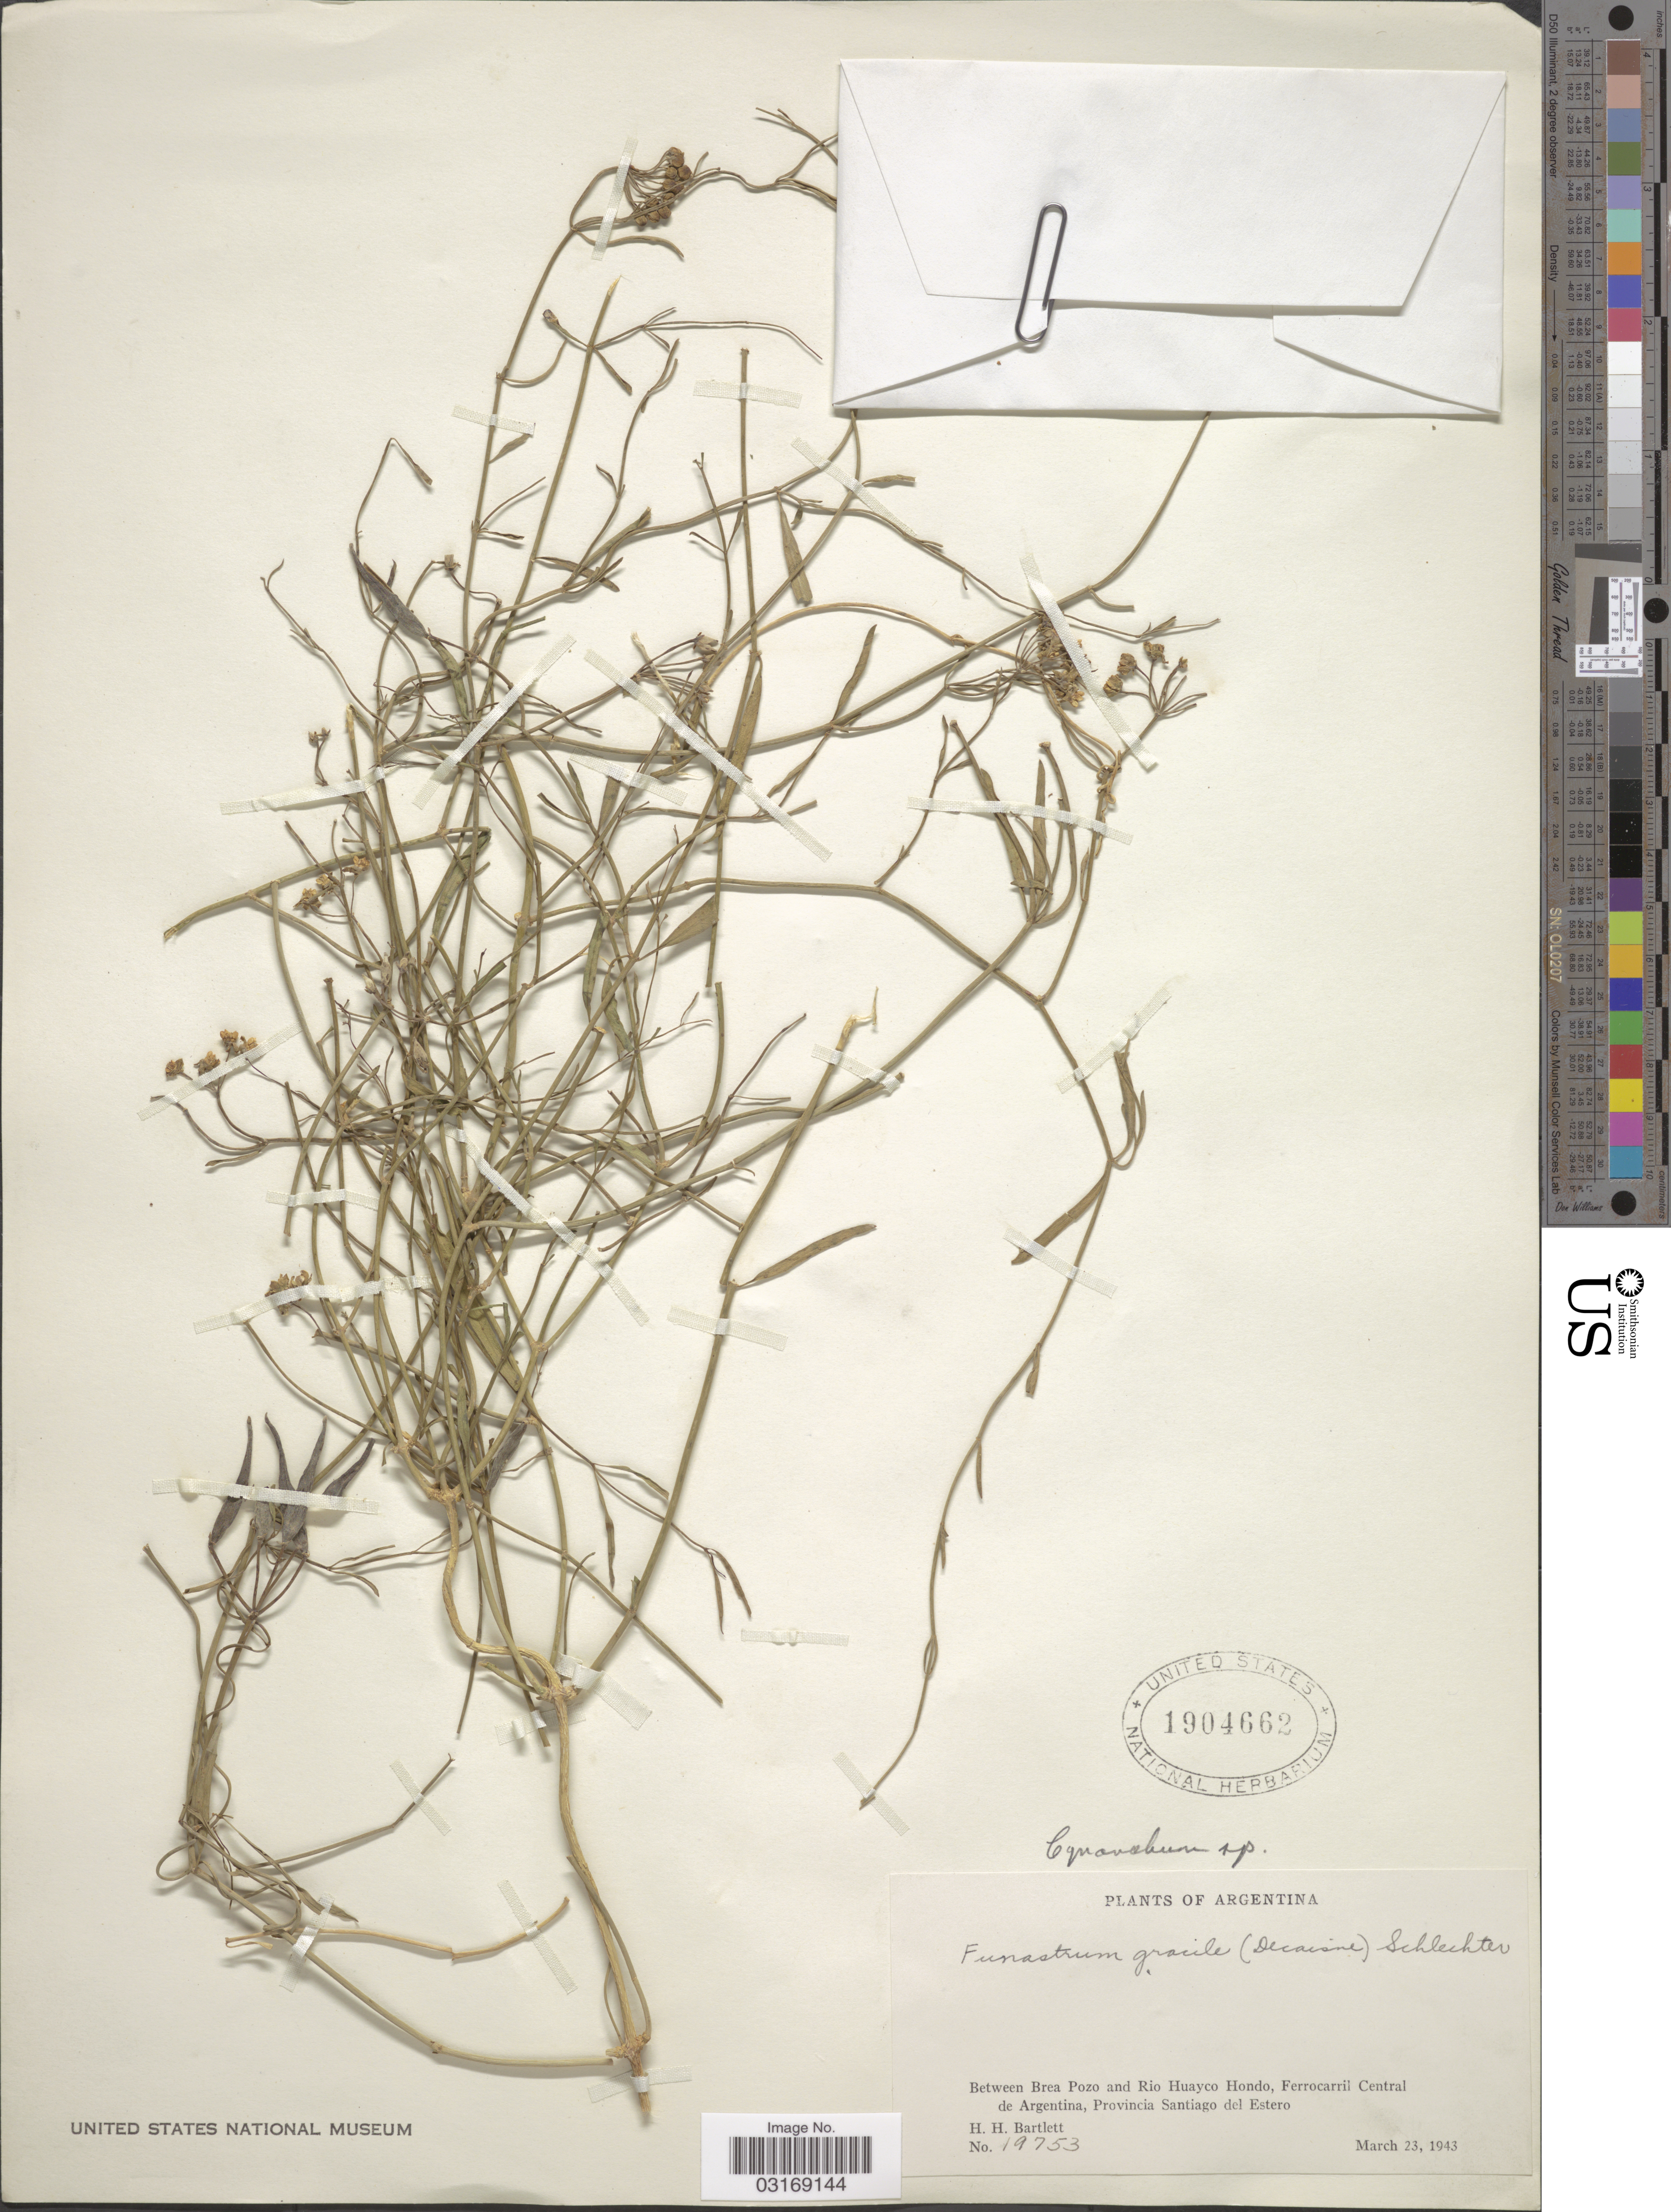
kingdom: Plantae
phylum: Tracheophyta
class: Magnoliopsida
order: Gentianales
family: Apocynaceae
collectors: H. H. Bartlett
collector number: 19753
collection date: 1943-03-23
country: Argentina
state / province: Santiago del Estero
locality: Between Brea Pozo and Rio Huayco Hondo, Ferrocarril Central de Argentina.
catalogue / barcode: US 1904662